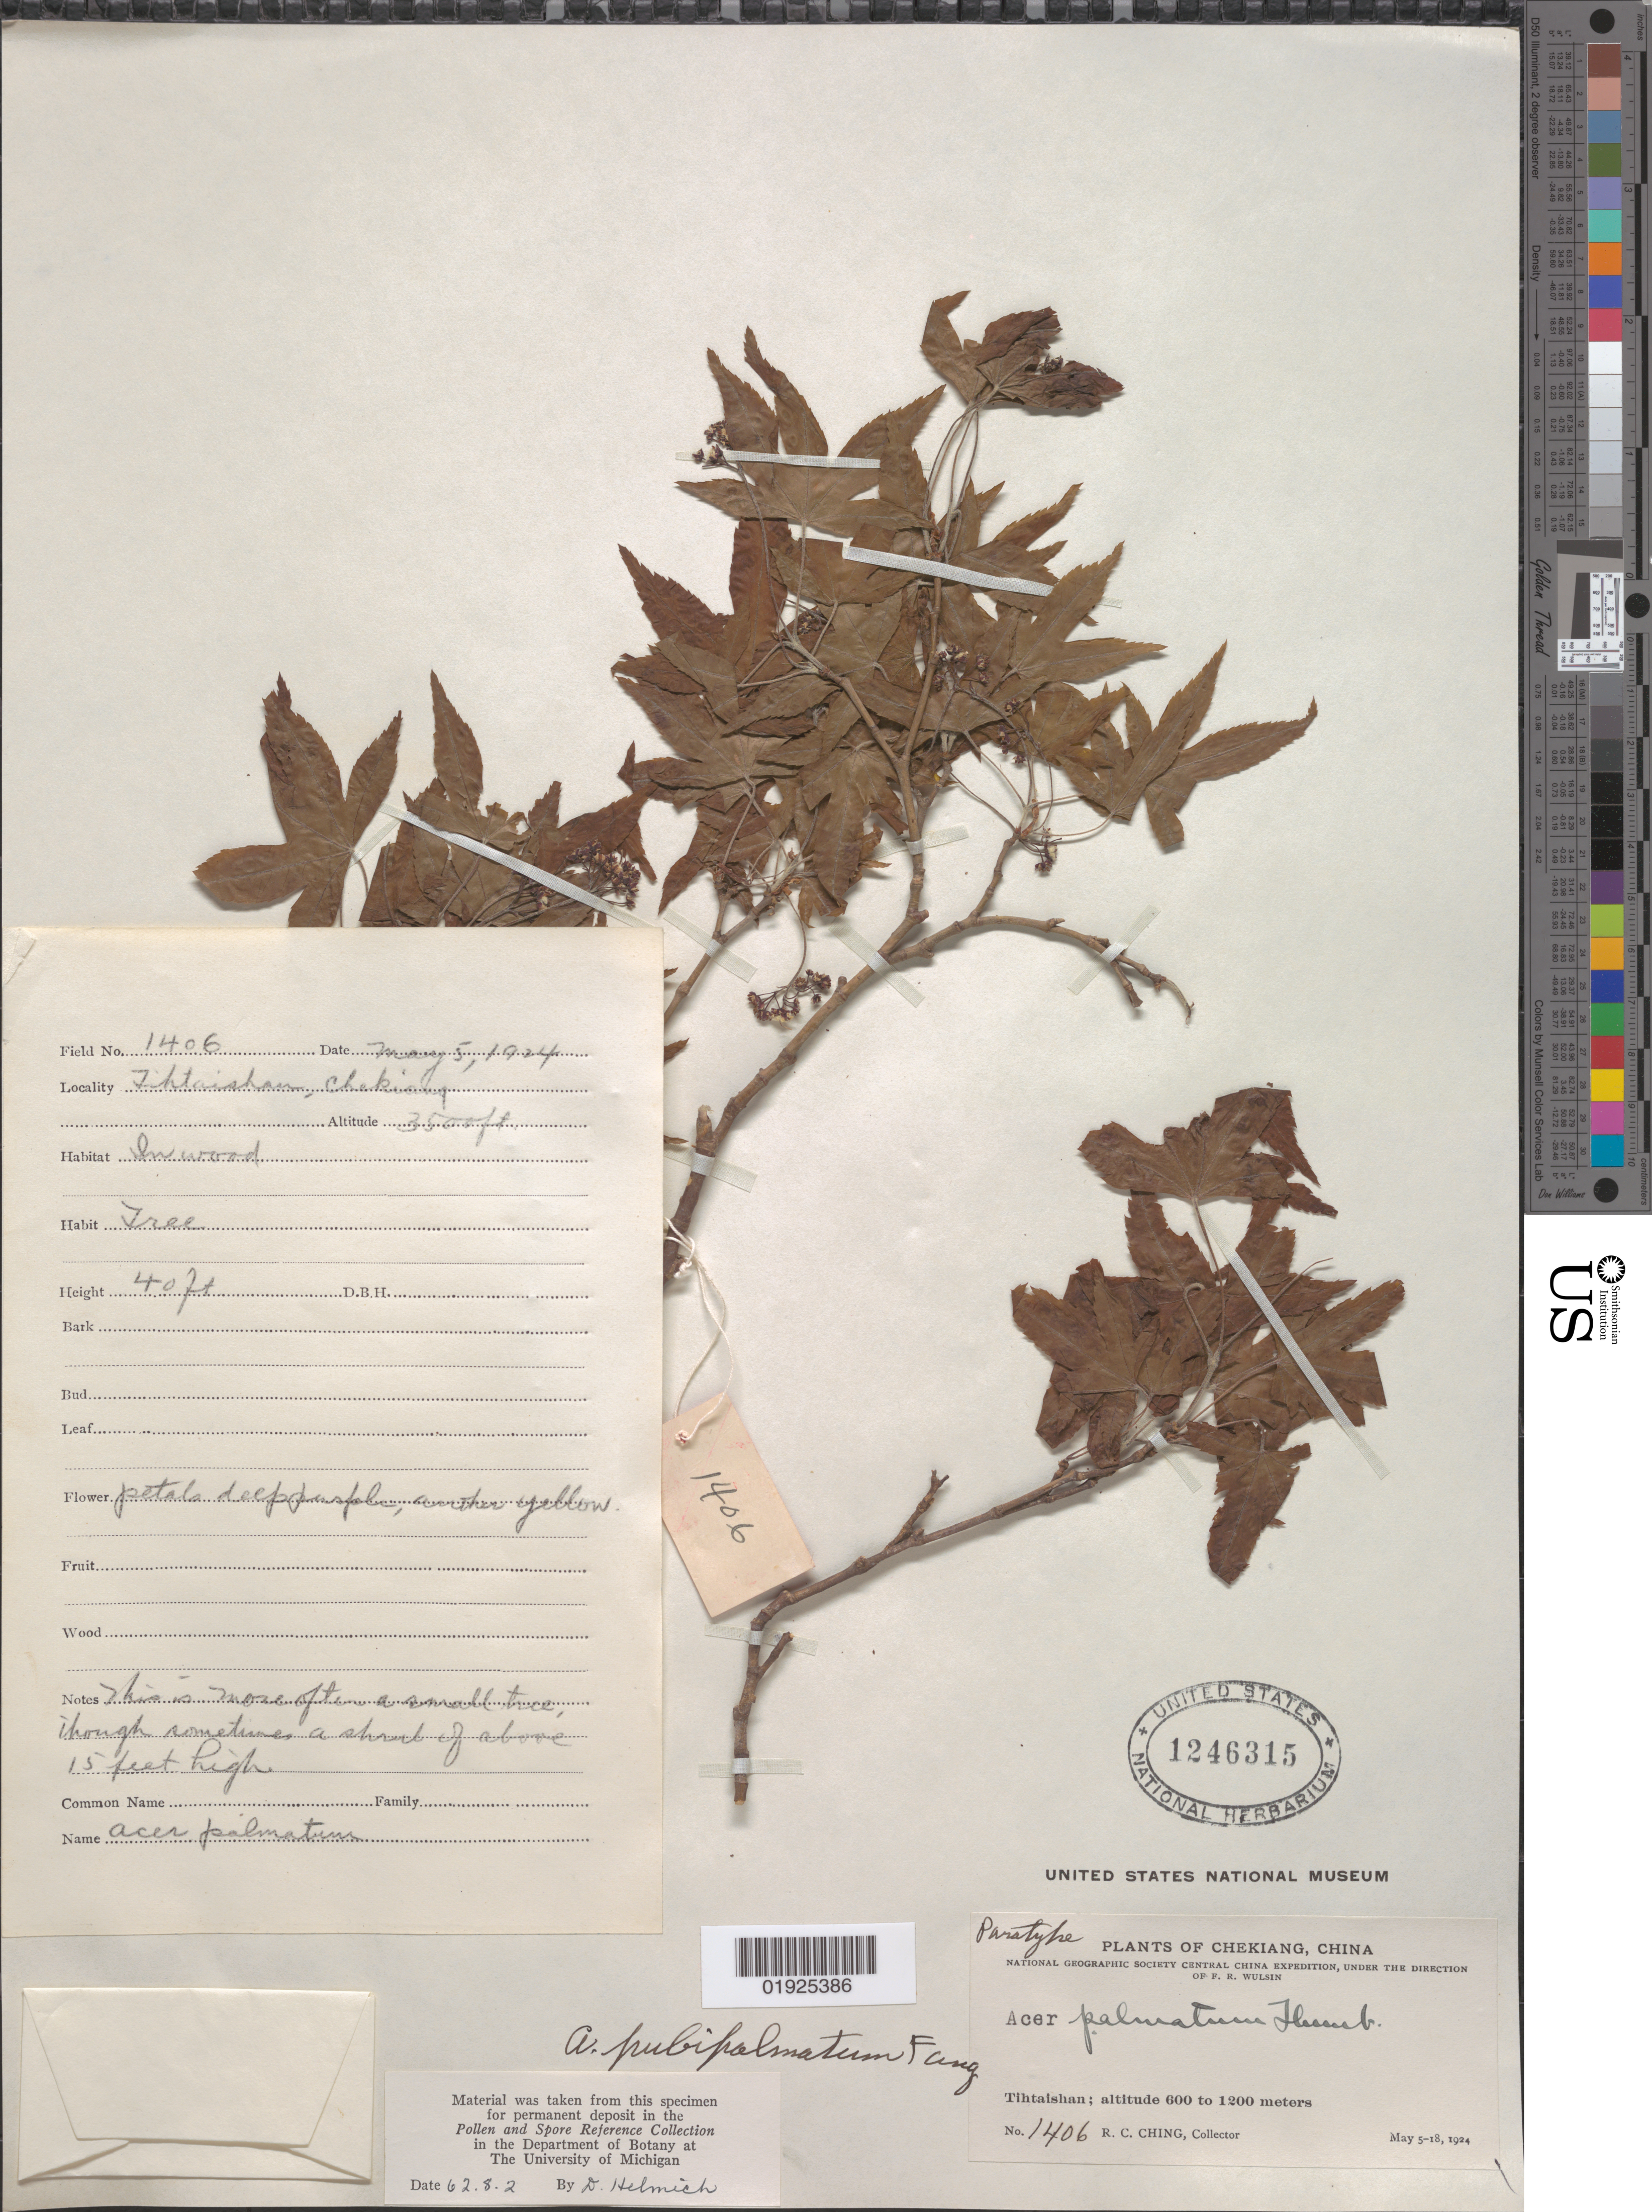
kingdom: Plantae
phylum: Tracheophyta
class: Magnoliopsida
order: Sapindales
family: Sapindaceae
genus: Acer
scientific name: Acer pubipalmatum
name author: W.P. Fang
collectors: R. C. Ching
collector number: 1406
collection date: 1924-05-05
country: China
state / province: Zhejiang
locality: Chekiang [Zhejiang], Tihtaishan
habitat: In wood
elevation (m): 1067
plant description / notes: From label: "This is more often a small tree, though sometimes a shrub of above 15 feet high"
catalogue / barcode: US 1246315